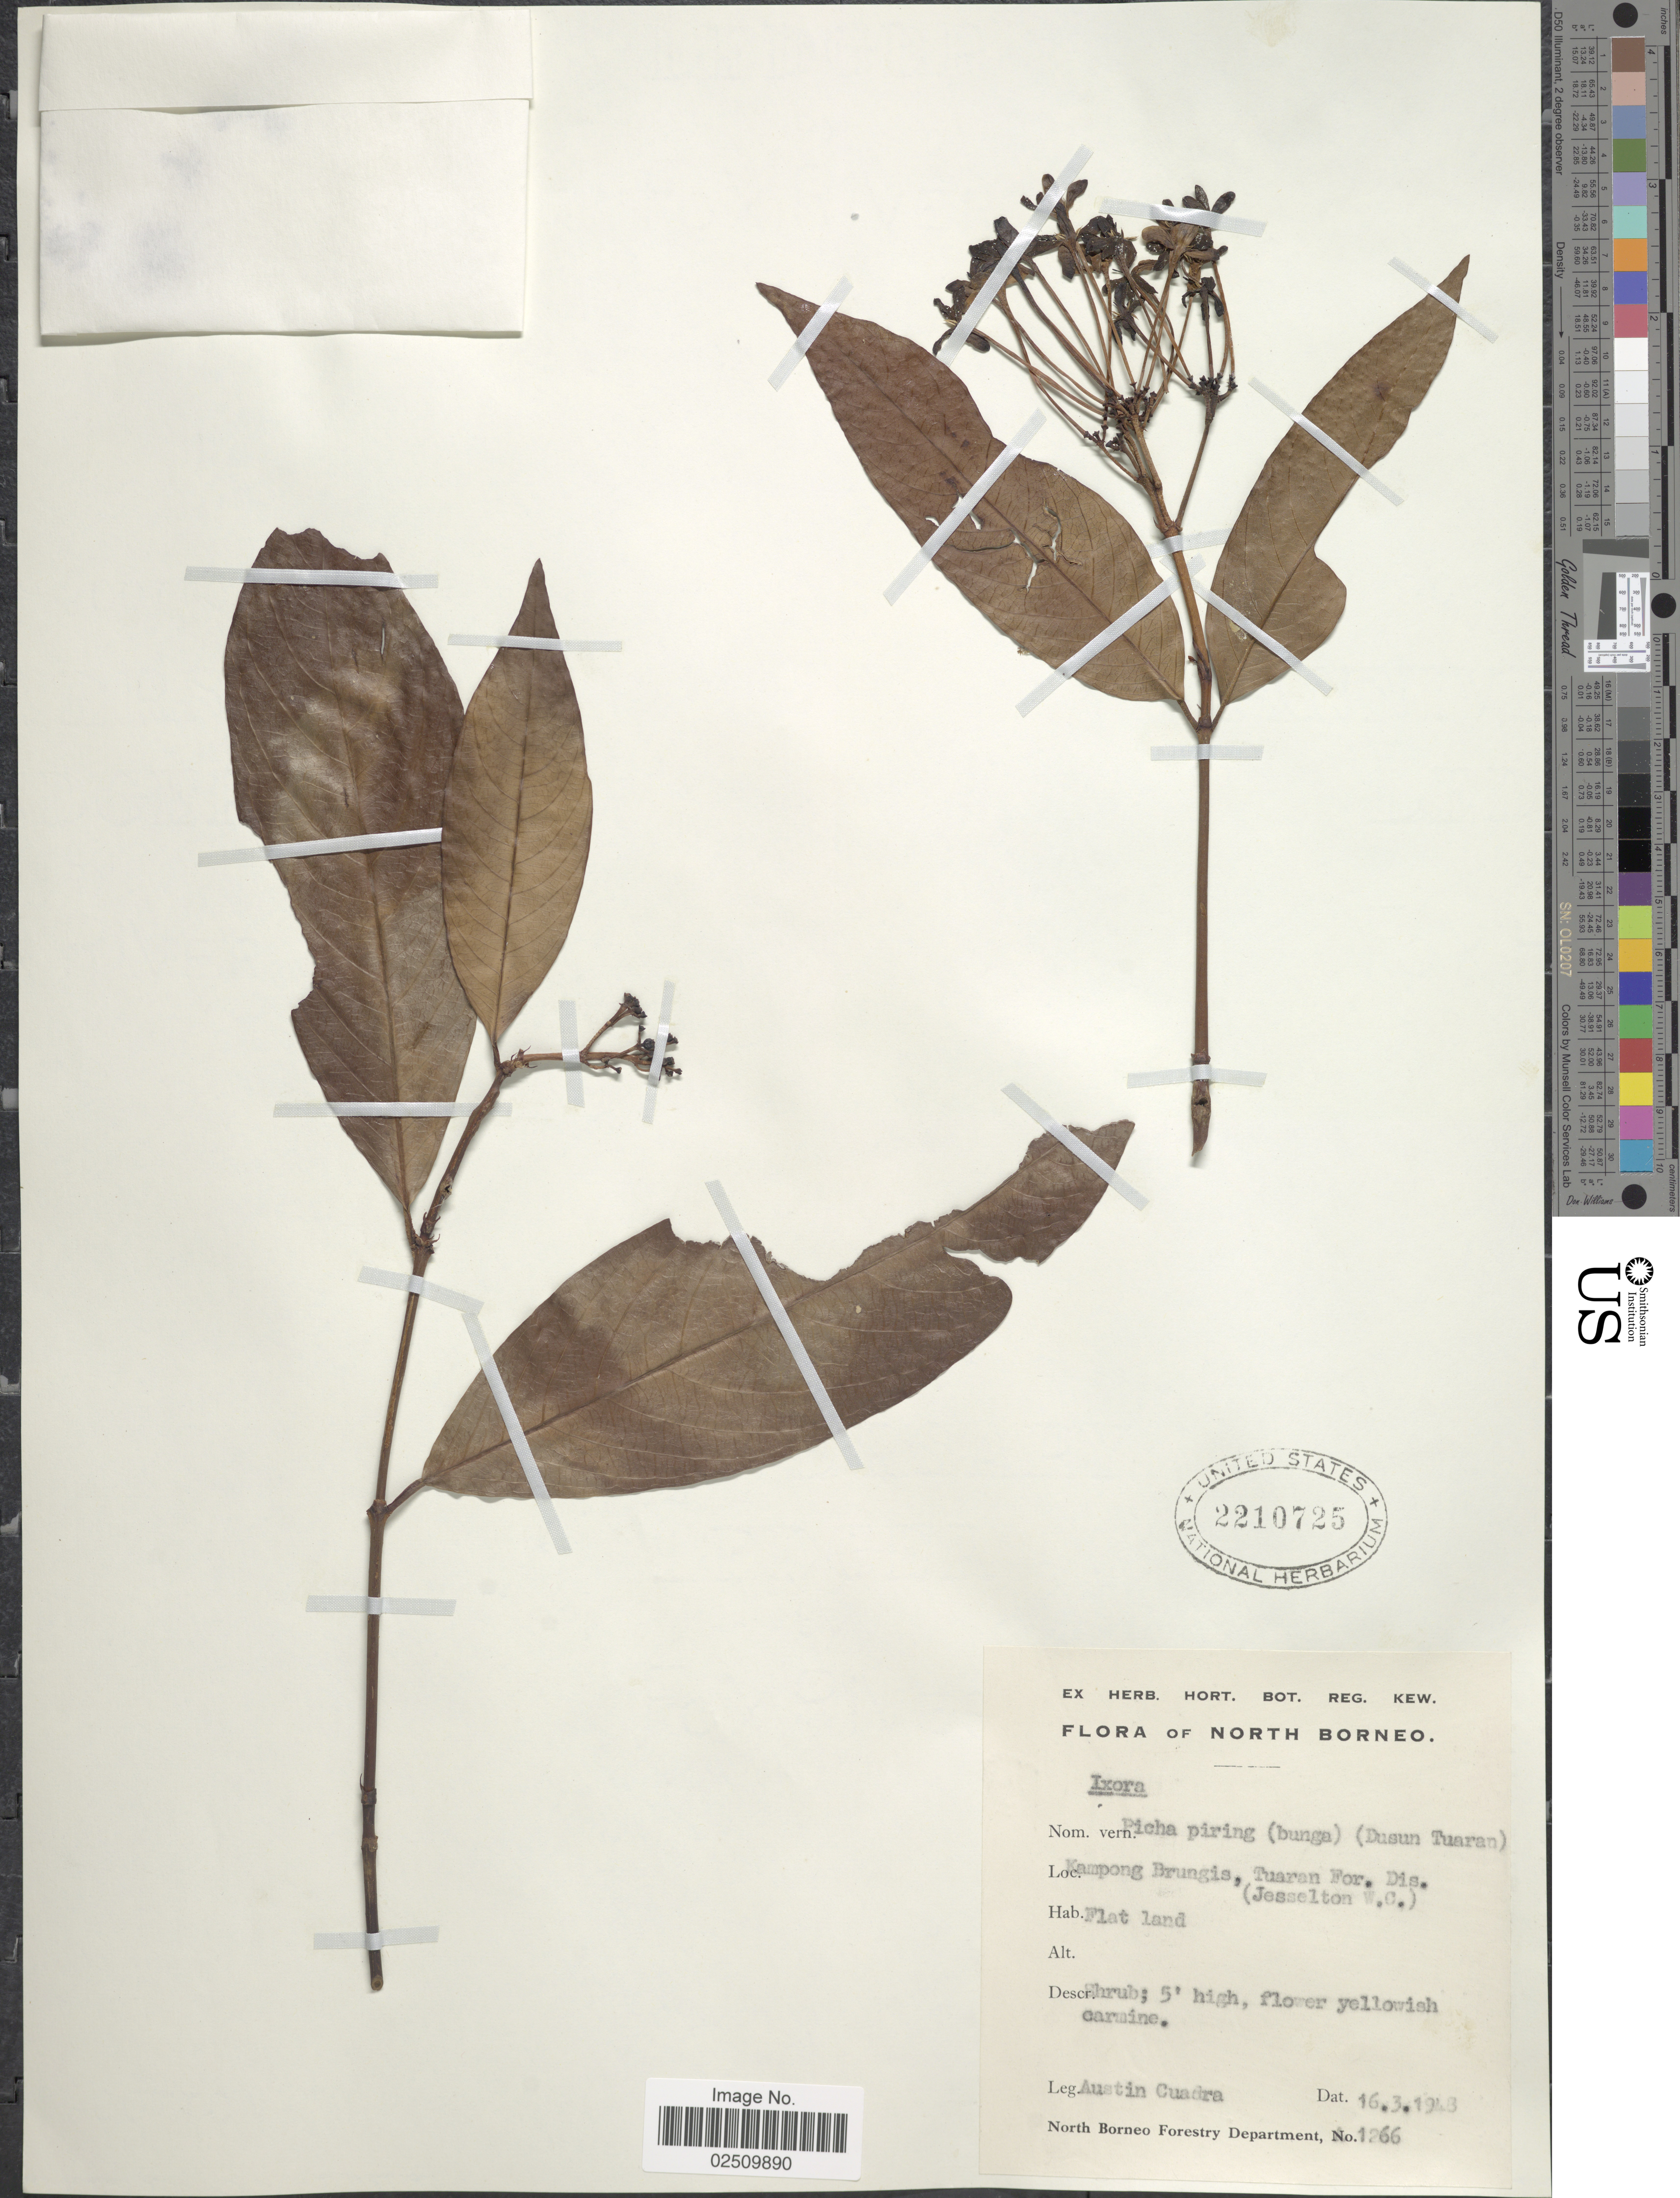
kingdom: Plantae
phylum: Tracheophyta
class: Magnoliopsida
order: Gentianales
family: Rubiaceae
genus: Ixora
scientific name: Ixora sp.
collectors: A. Cuadra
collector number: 1266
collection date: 1948-03-16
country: Malaysia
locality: North Borneo. Kampong Brungis, Tuaran For. Dis. (Jesselton W.C.)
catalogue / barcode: US 2210725